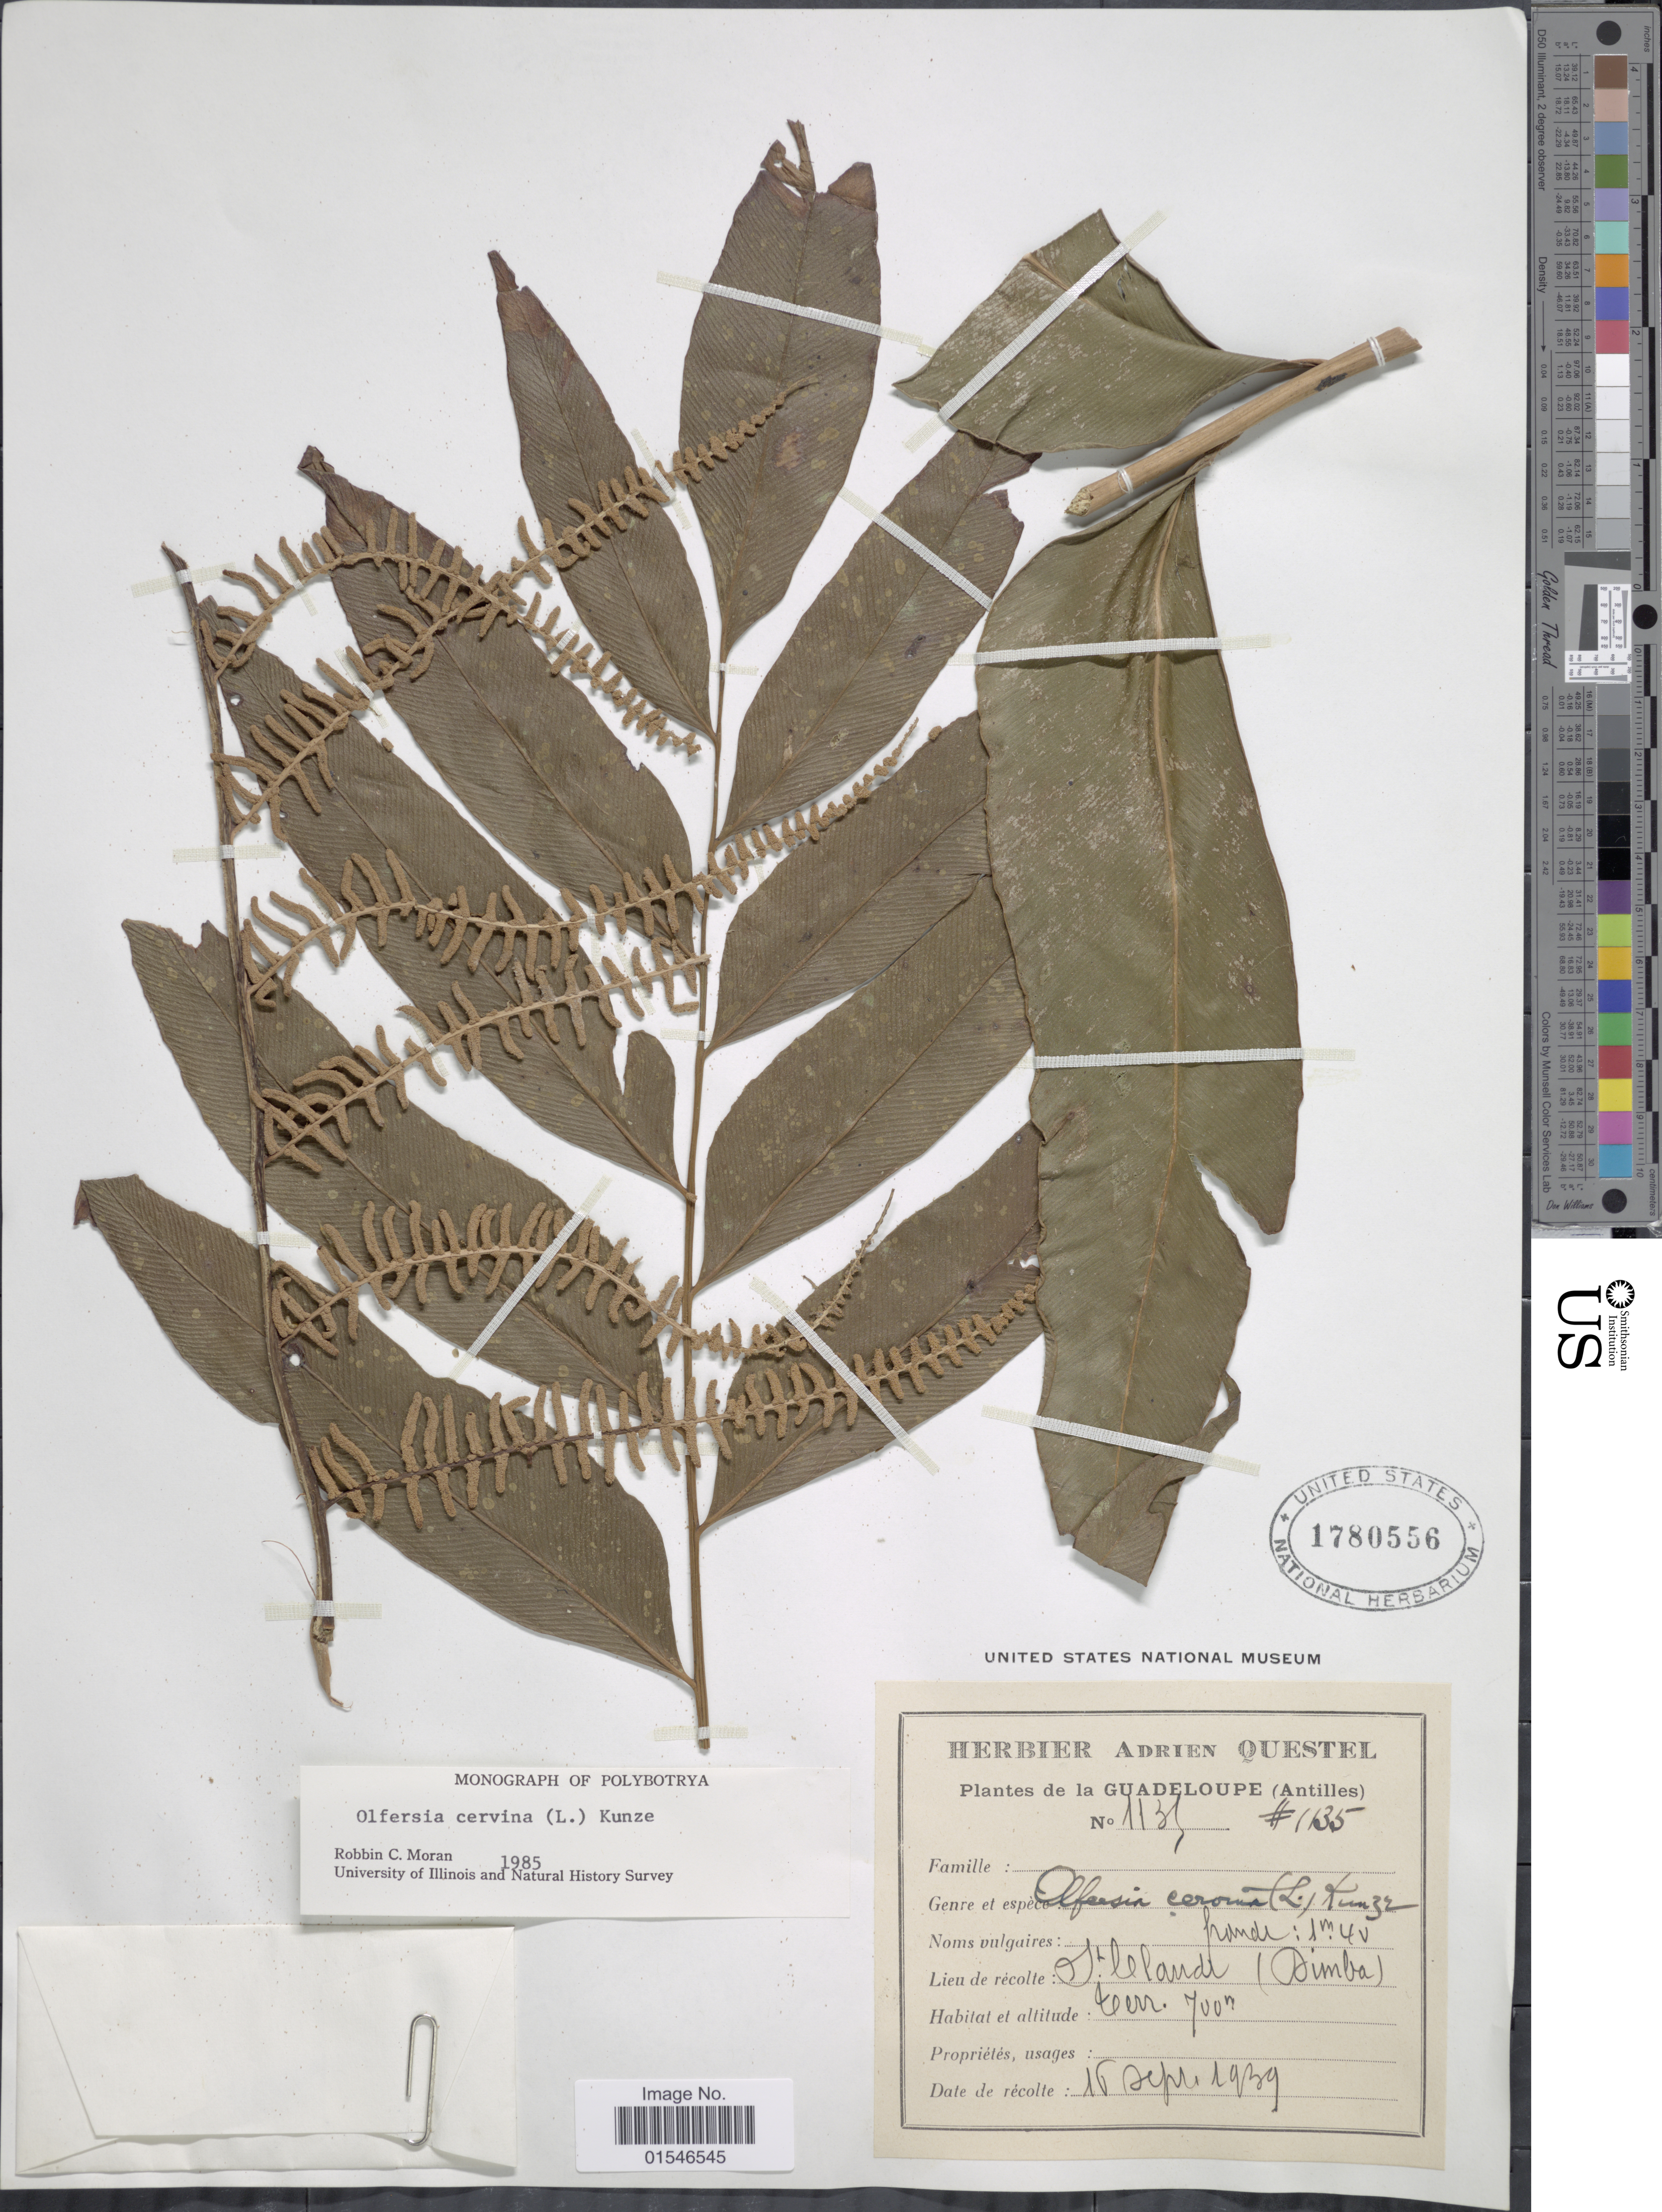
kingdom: Plantae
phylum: Tracheophyta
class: Polypodiopsida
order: Polypodiales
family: Dryopteridaceae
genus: Olfersia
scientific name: Olfersia cervina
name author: (L.) Kunze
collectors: ex herb. A. Questal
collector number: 1135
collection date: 1939-09-16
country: Guadeloupe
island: Leeward Is.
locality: Antilles. St. Claude (Dimba)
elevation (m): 700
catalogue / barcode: US 1780556